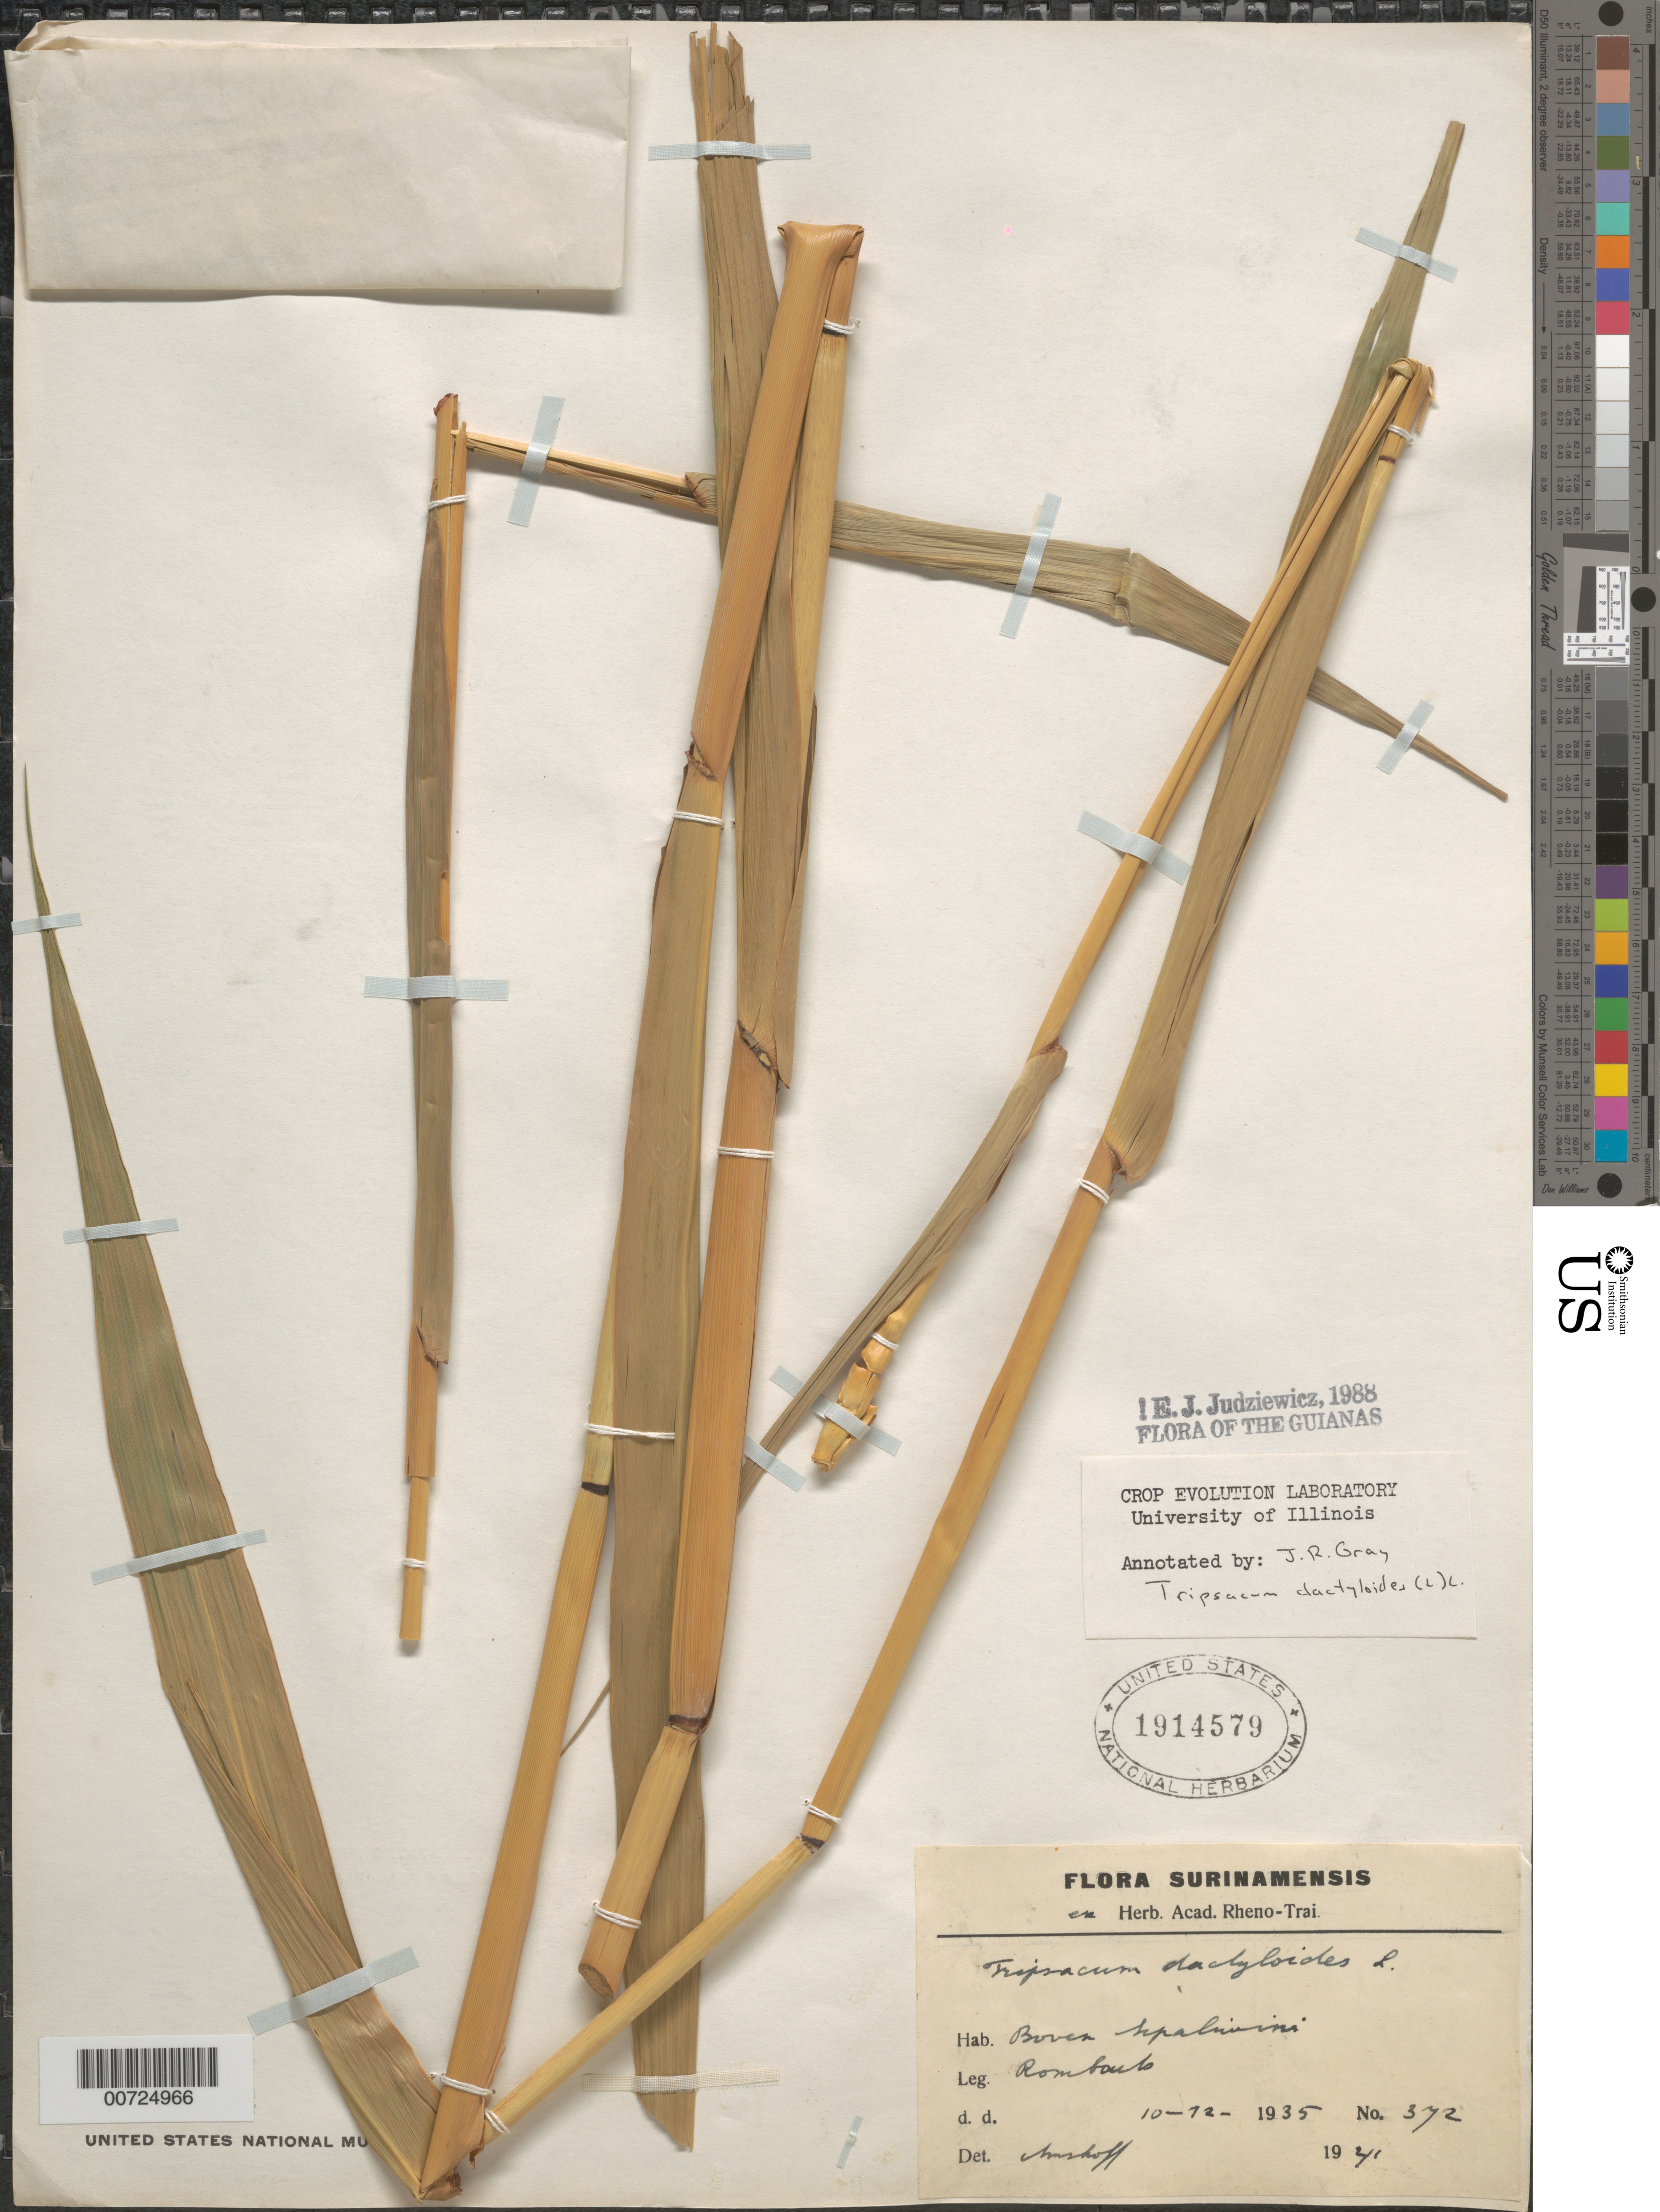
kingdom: Plantae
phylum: Tracheophyta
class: Liliopsida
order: Poales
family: Poaceae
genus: Tripsacum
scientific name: Tripsacum dactyloides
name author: (L.) L.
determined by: Judziewicz, E. J.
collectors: H. Rombouts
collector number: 372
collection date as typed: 12-Oct-35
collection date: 1935-10-12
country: Suriname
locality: Upper Sipaliwini R.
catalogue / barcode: US 1914579